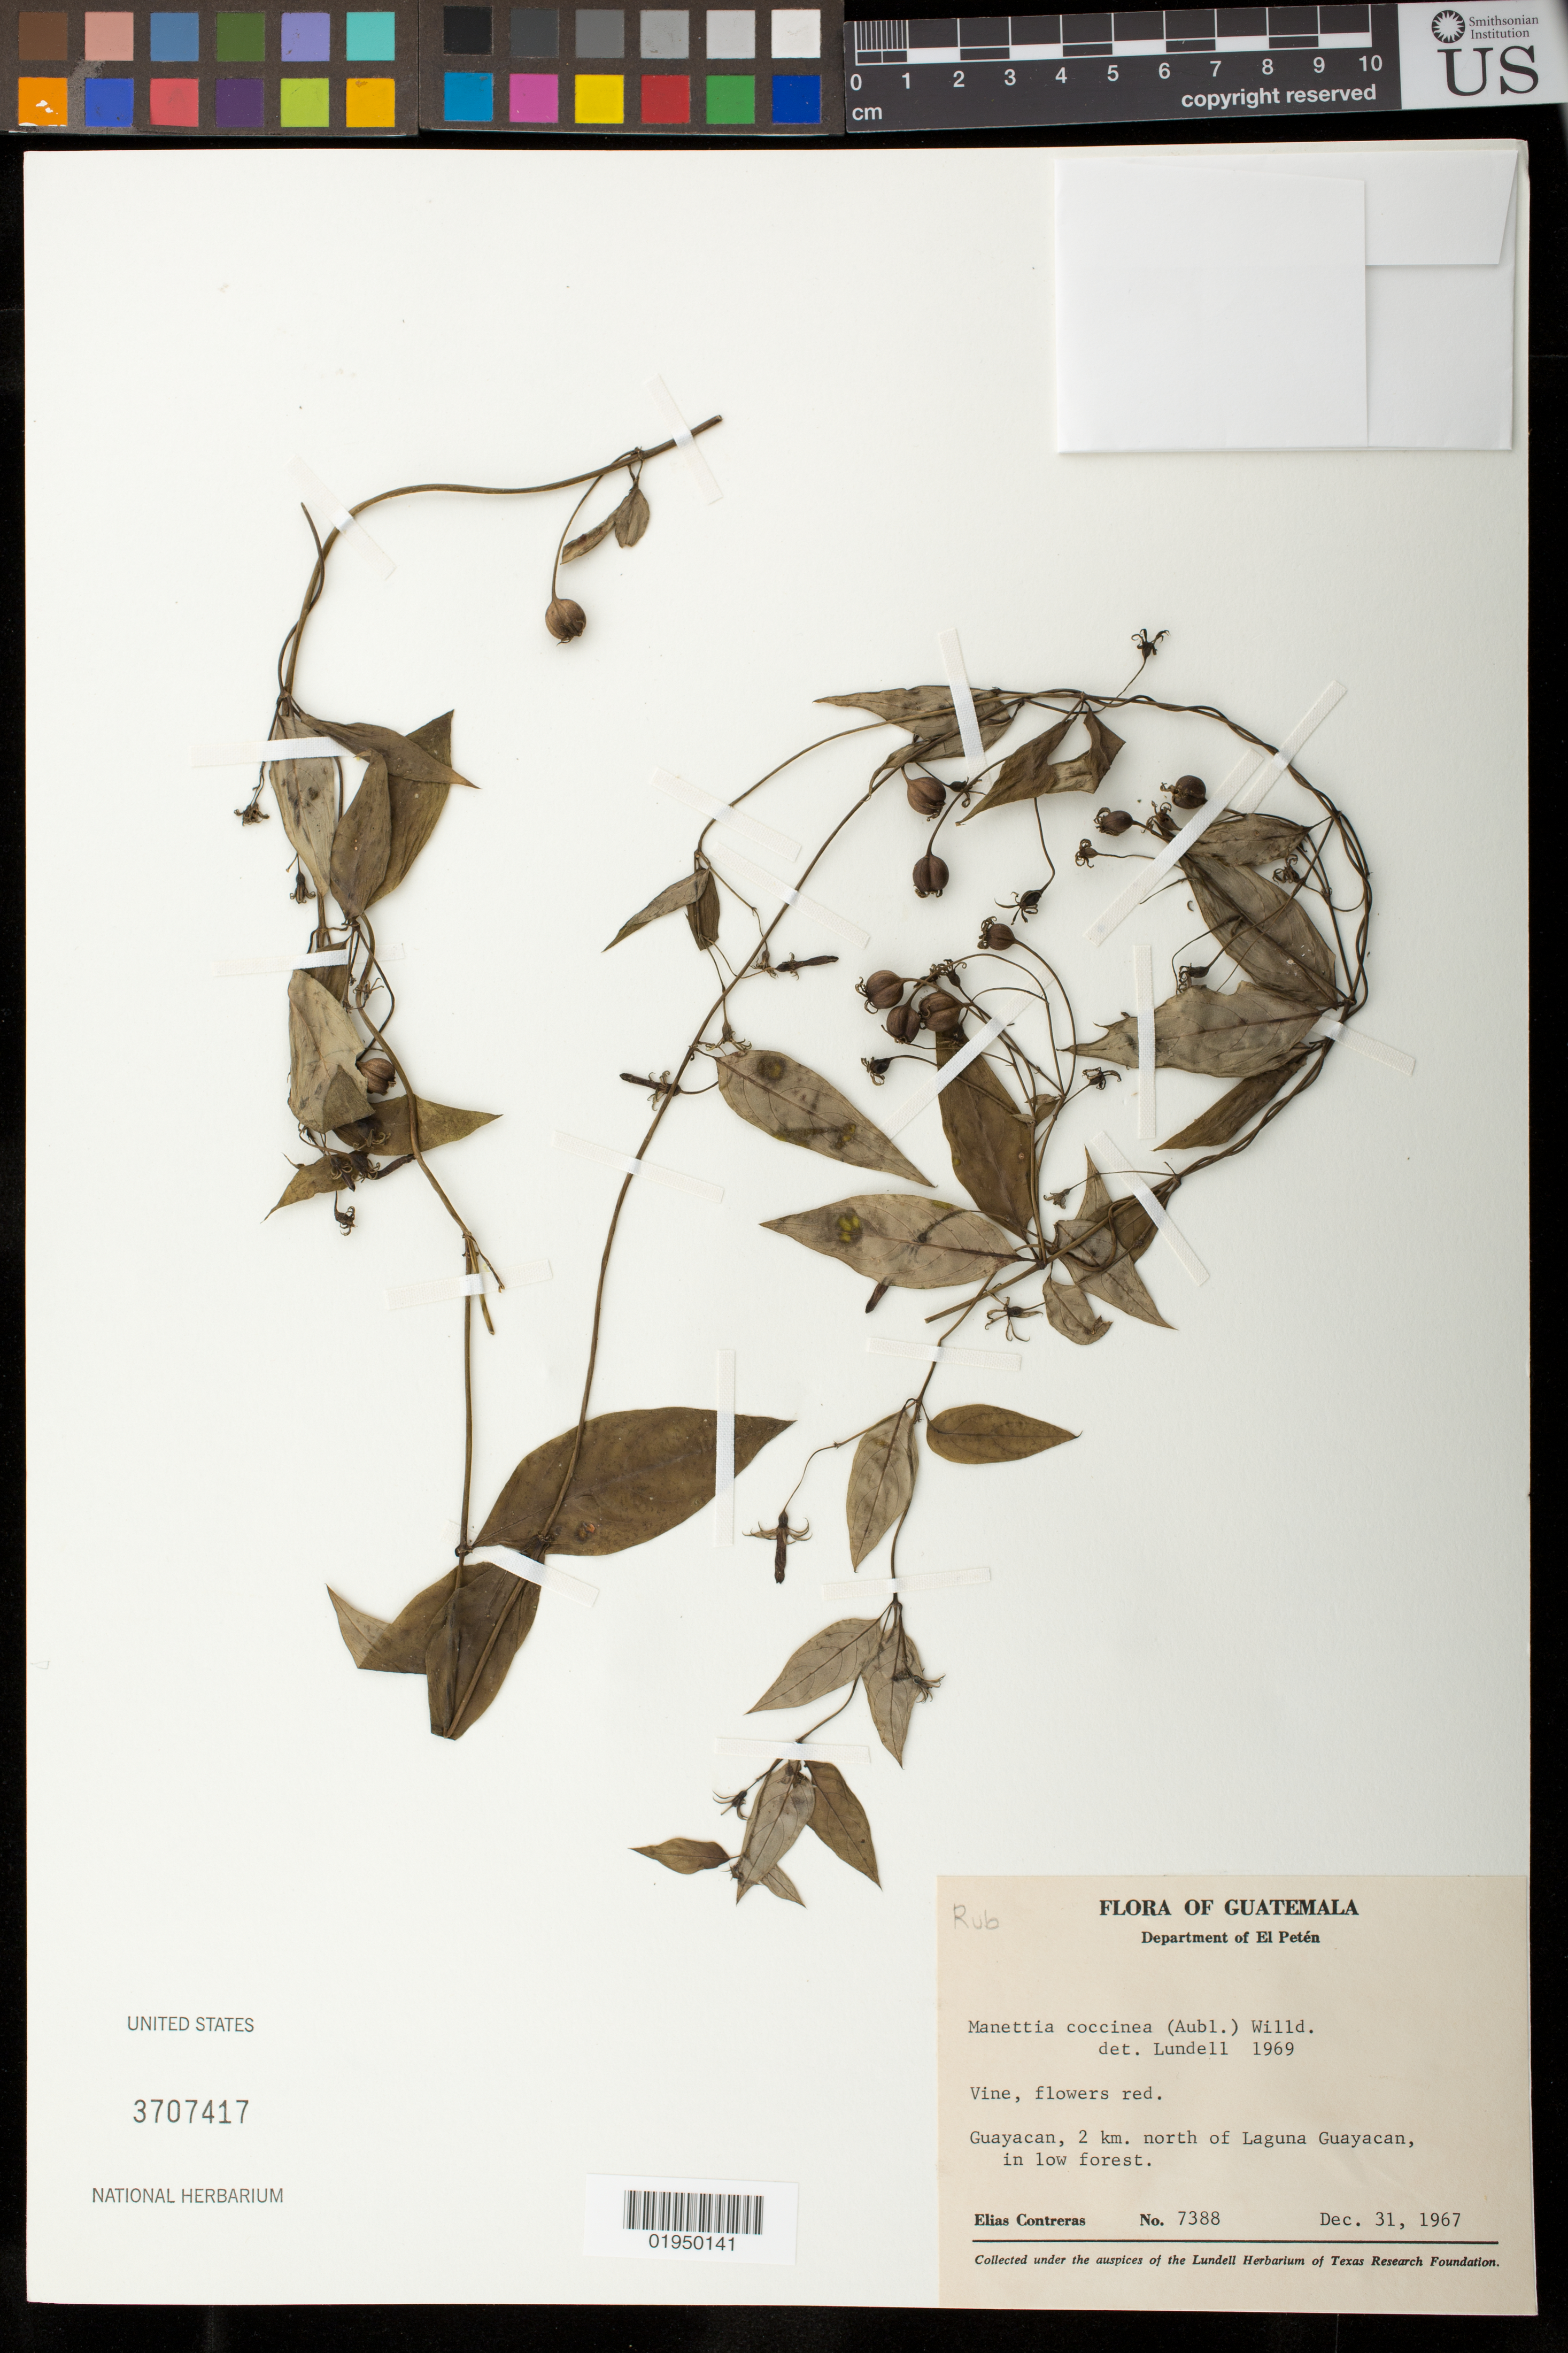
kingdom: Plantae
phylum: Tracheophyta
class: Magnoliopsida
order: Gentianales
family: Rubiaceae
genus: Manettia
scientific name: Manettia coccinea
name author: (Aubl.) Willd.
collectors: E. Contreras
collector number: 7388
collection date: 1967-12-31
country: Guatemala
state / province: El Petén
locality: Guayacan, 2km north of Laguna Guayacan, in low forest.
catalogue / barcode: US 3707417